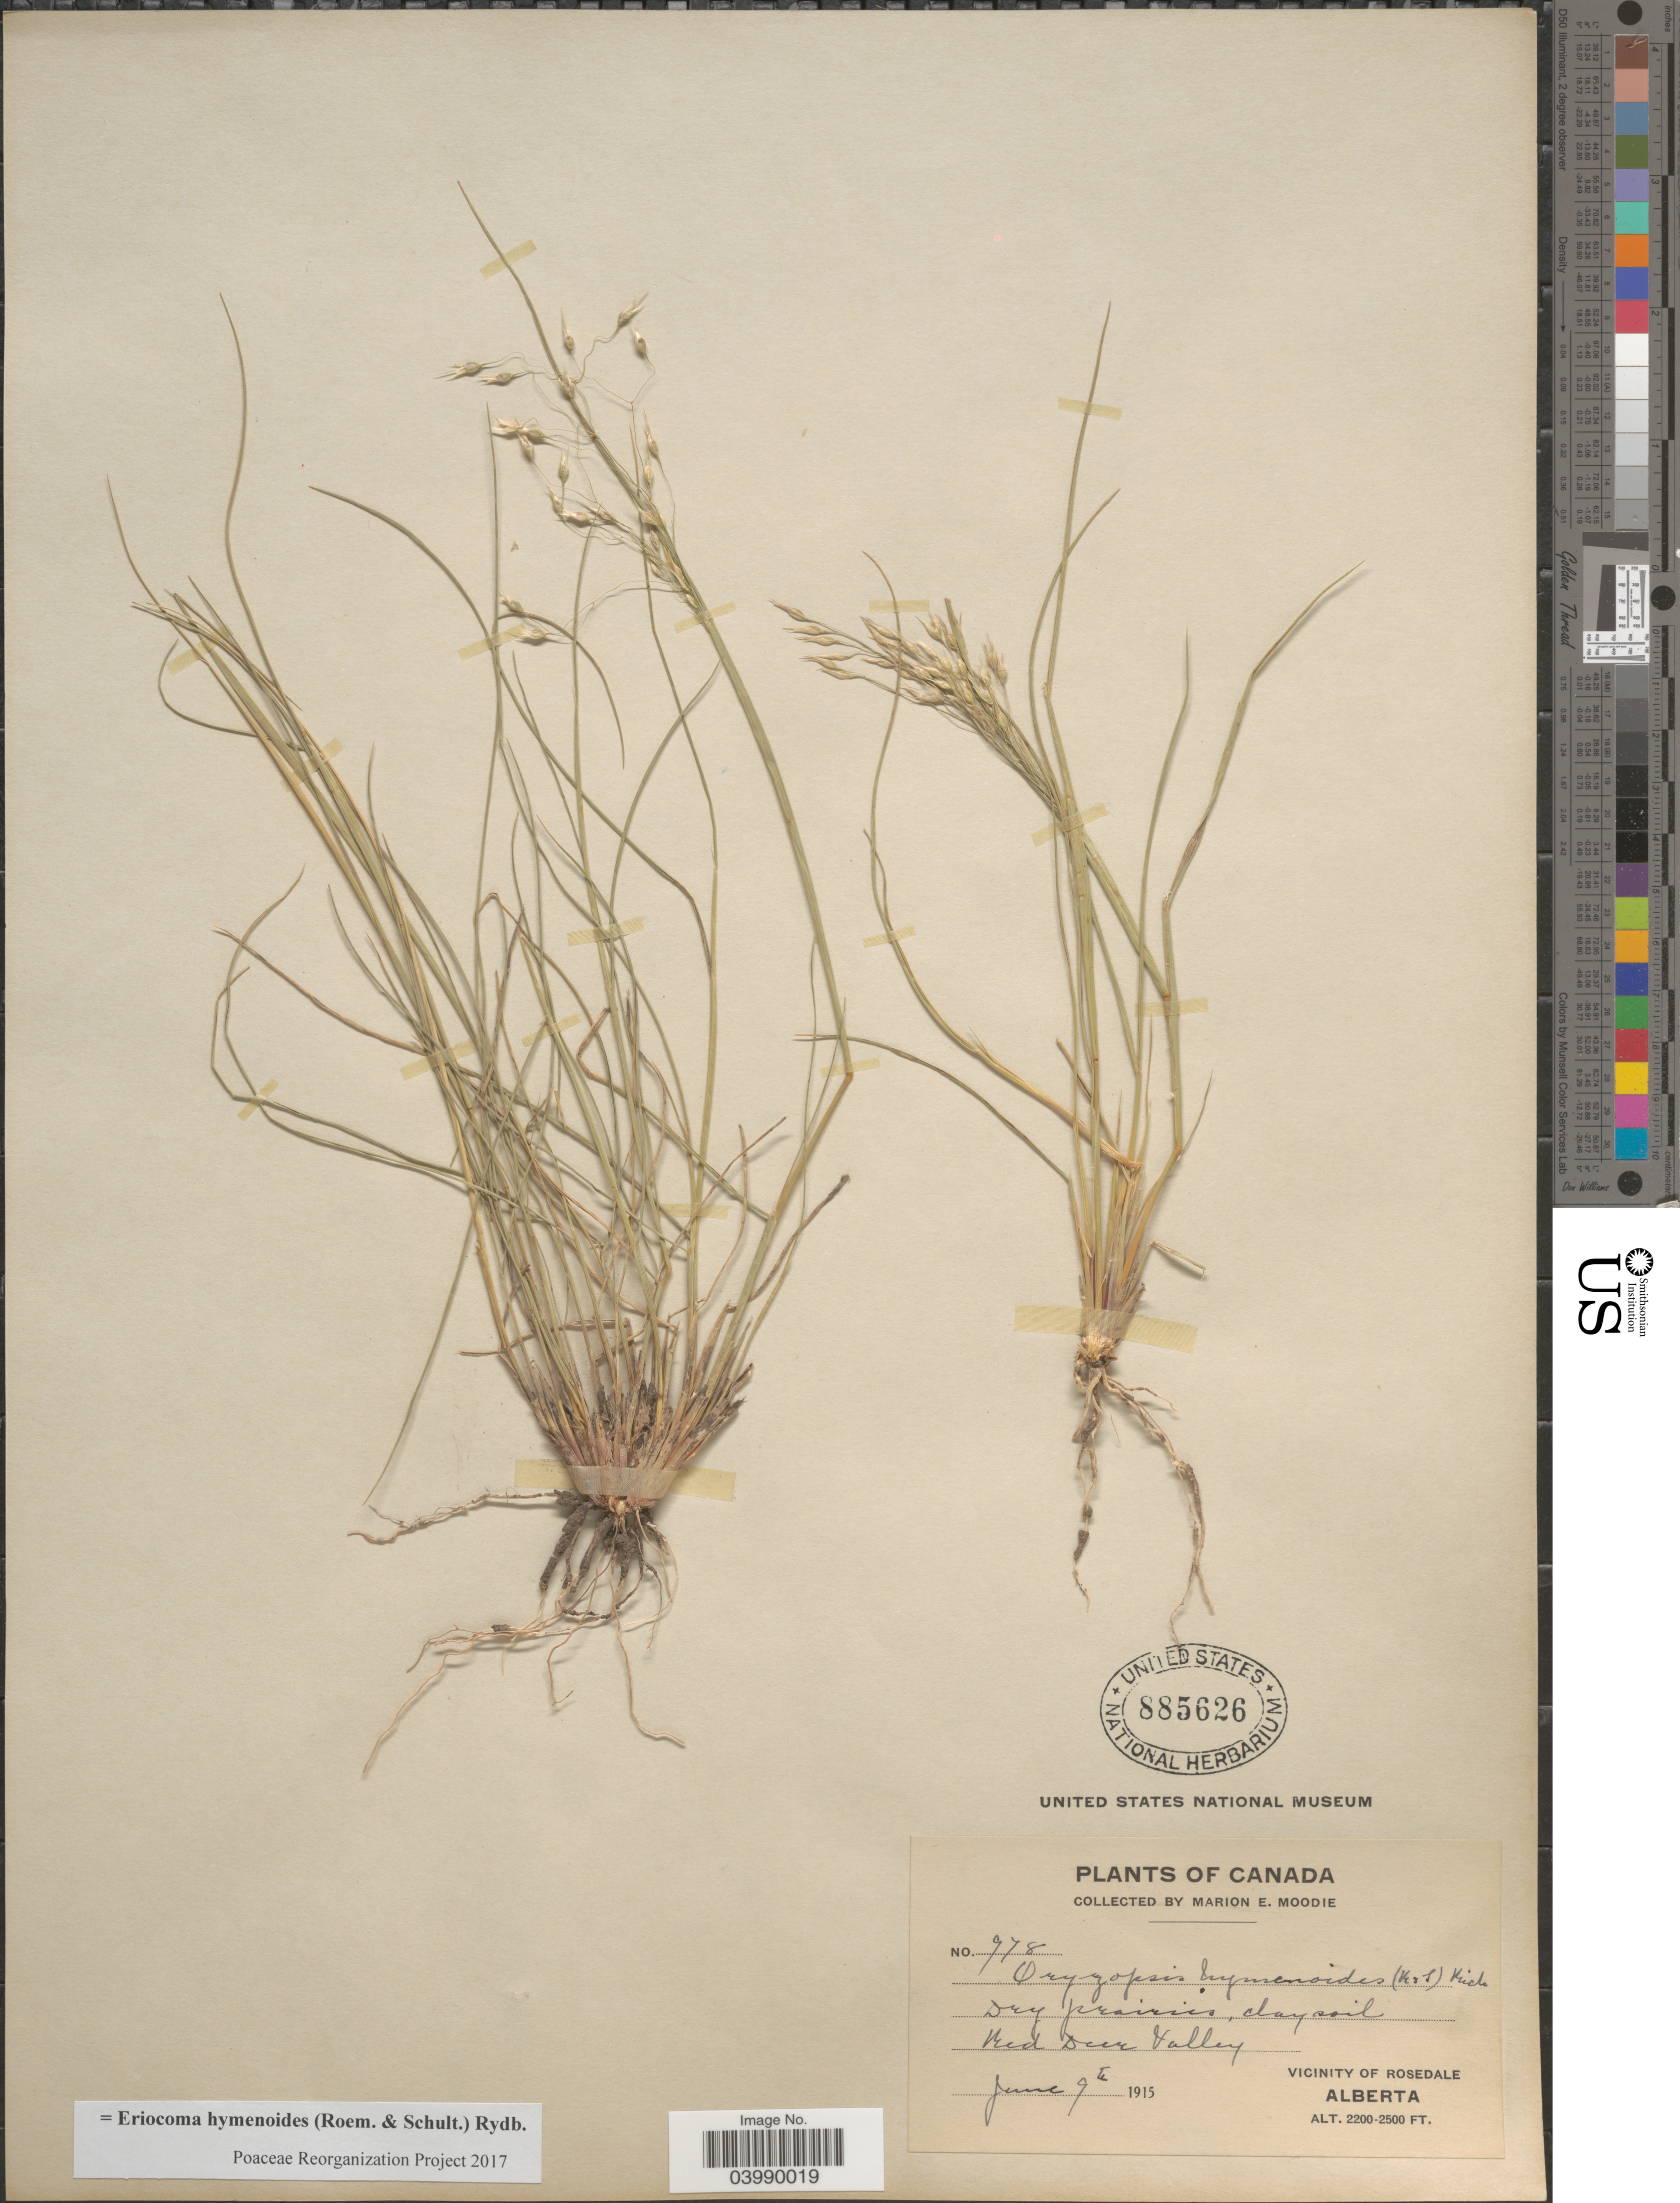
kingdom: Plantae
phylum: Tracheophyta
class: Liliopsida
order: Poales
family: Poaceae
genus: Eriocoma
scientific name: Eriocoma hymenoides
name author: (Roem. & Schult.) Rydb.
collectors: M. E. Moodie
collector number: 978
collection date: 1915-06-09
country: Canada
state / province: Alberta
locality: Red Deer Valley. Vicinity of Rosedale.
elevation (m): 671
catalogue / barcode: US 885626